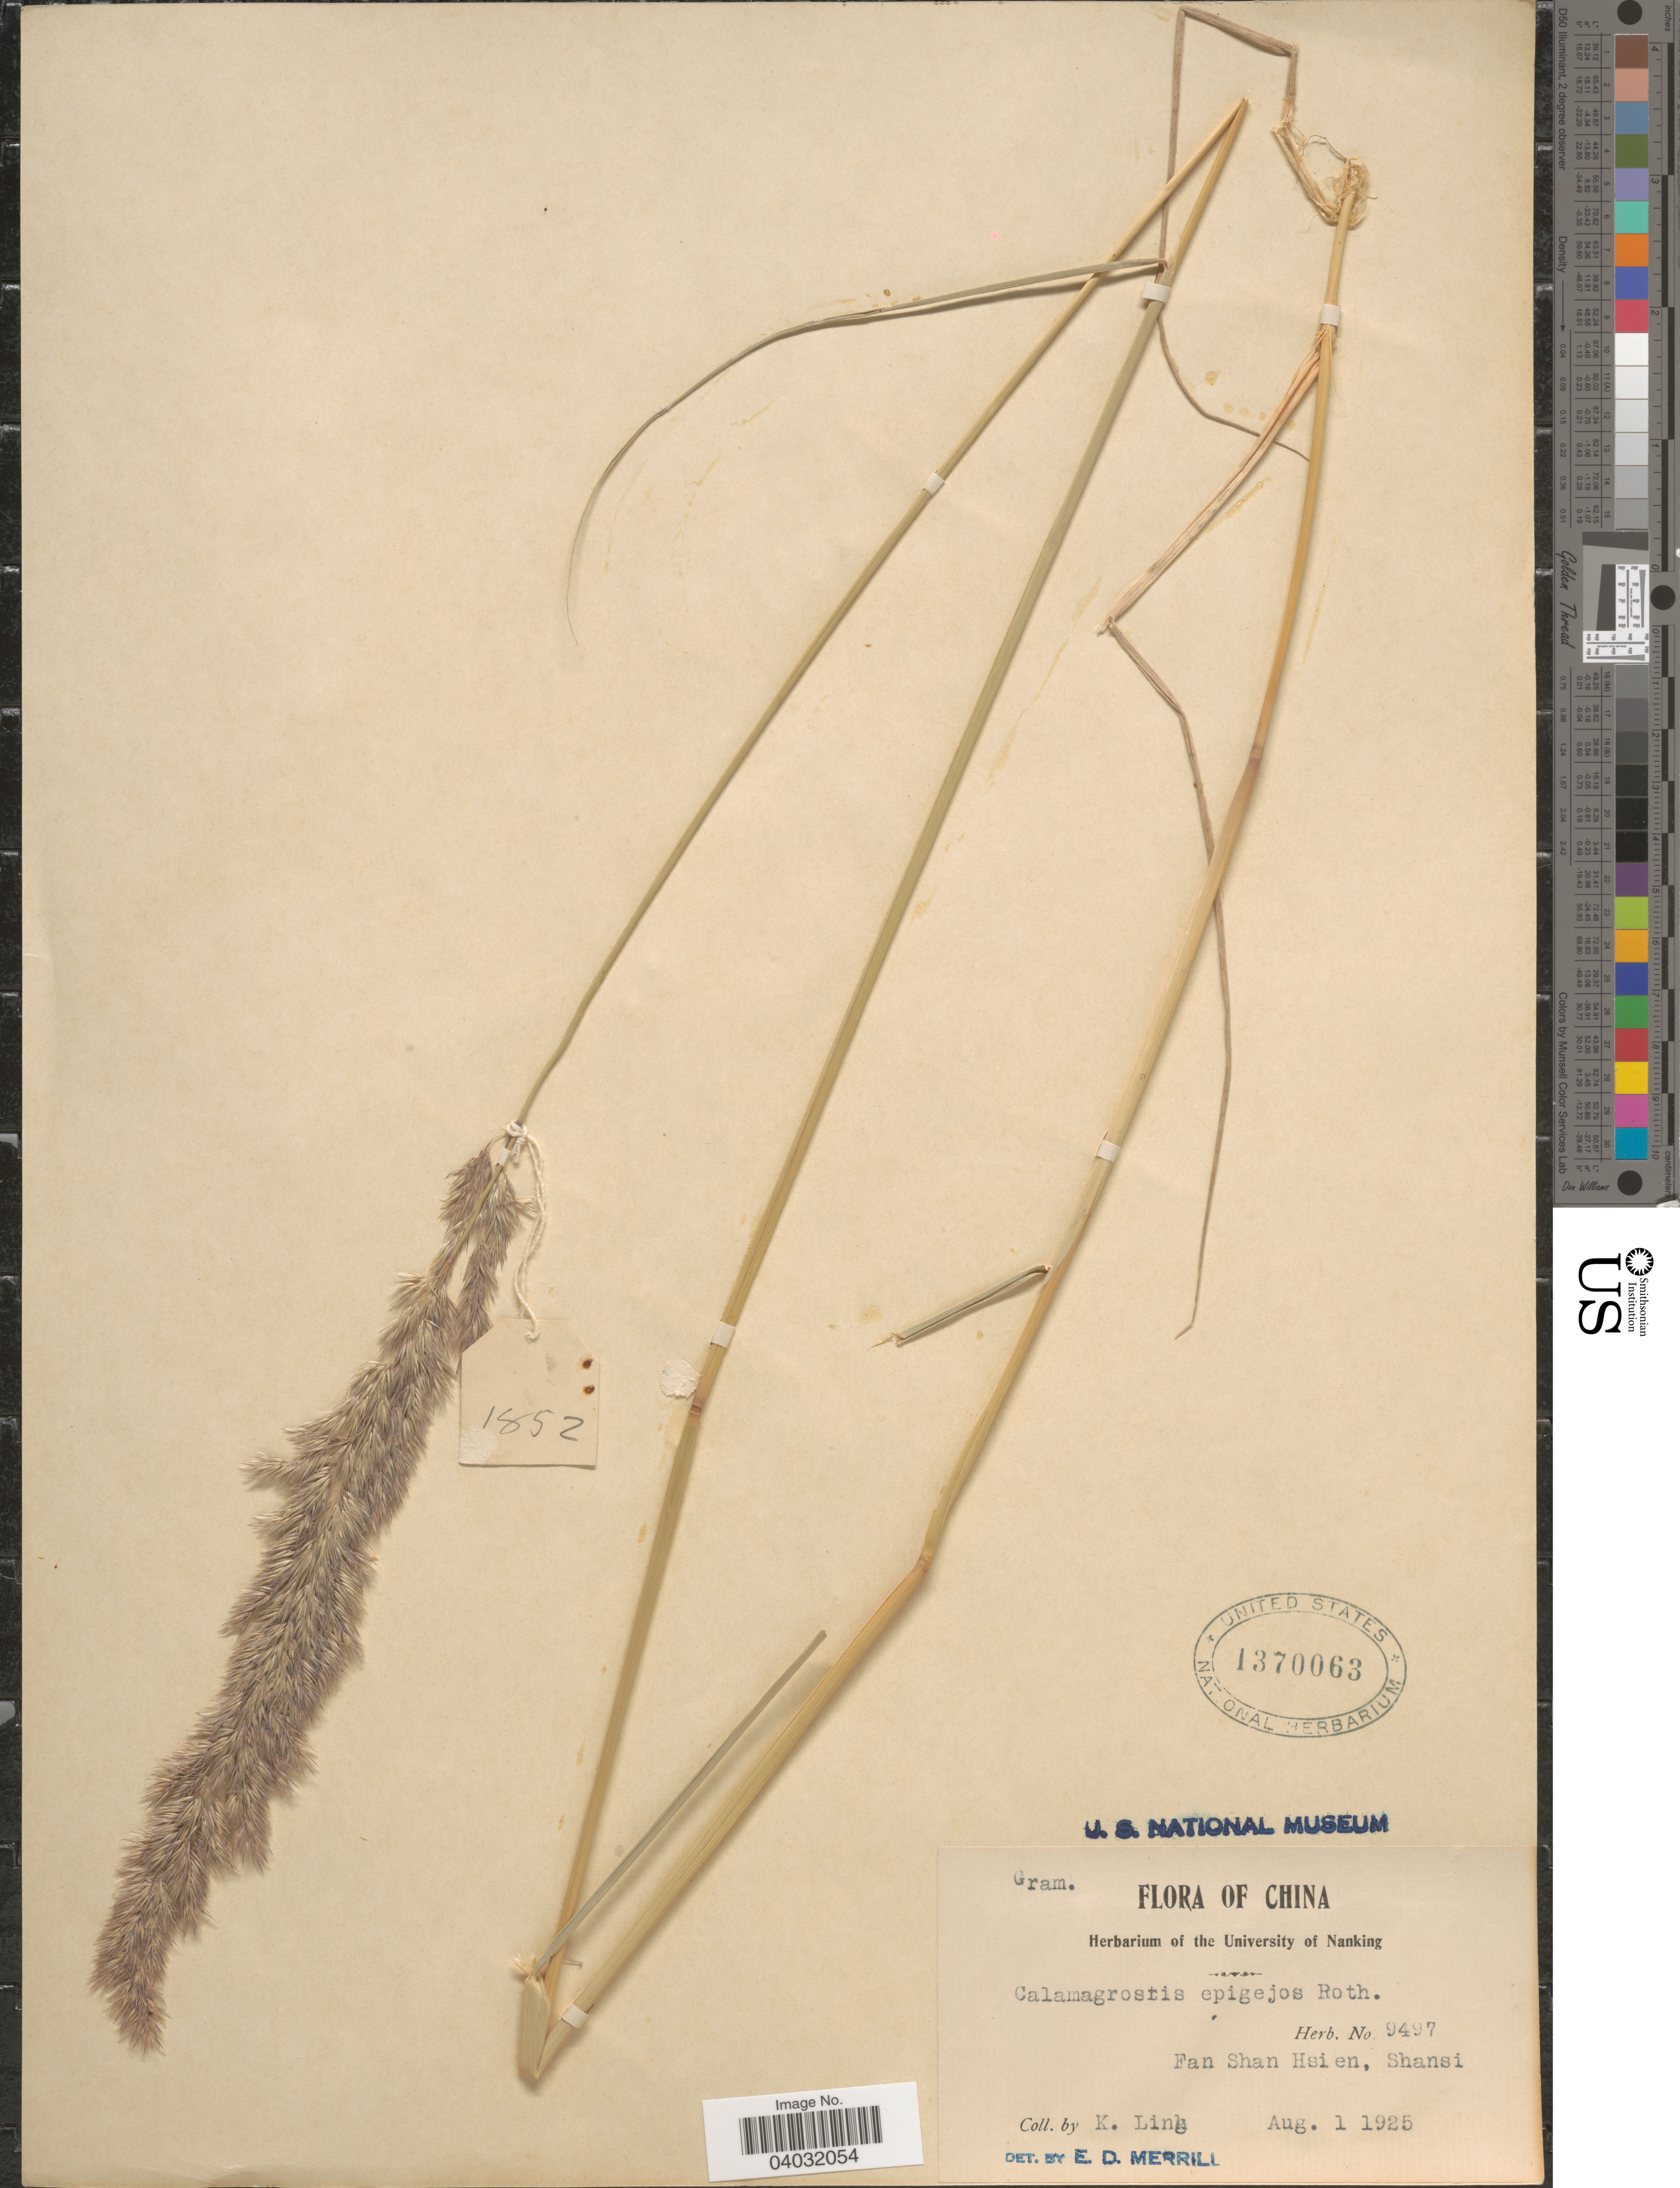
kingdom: Plantae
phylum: Tracheophyta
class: Liliopsida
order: Poales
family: Poaceae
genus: Calamagrostis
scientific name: Calamagrostis epigeios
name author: (L.) Roth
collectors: K. Ling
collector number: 9497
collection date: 1925-08-01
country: China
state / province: Shanxi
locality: Fan Shan Hsien, Shansi.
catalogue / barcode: US 1370063